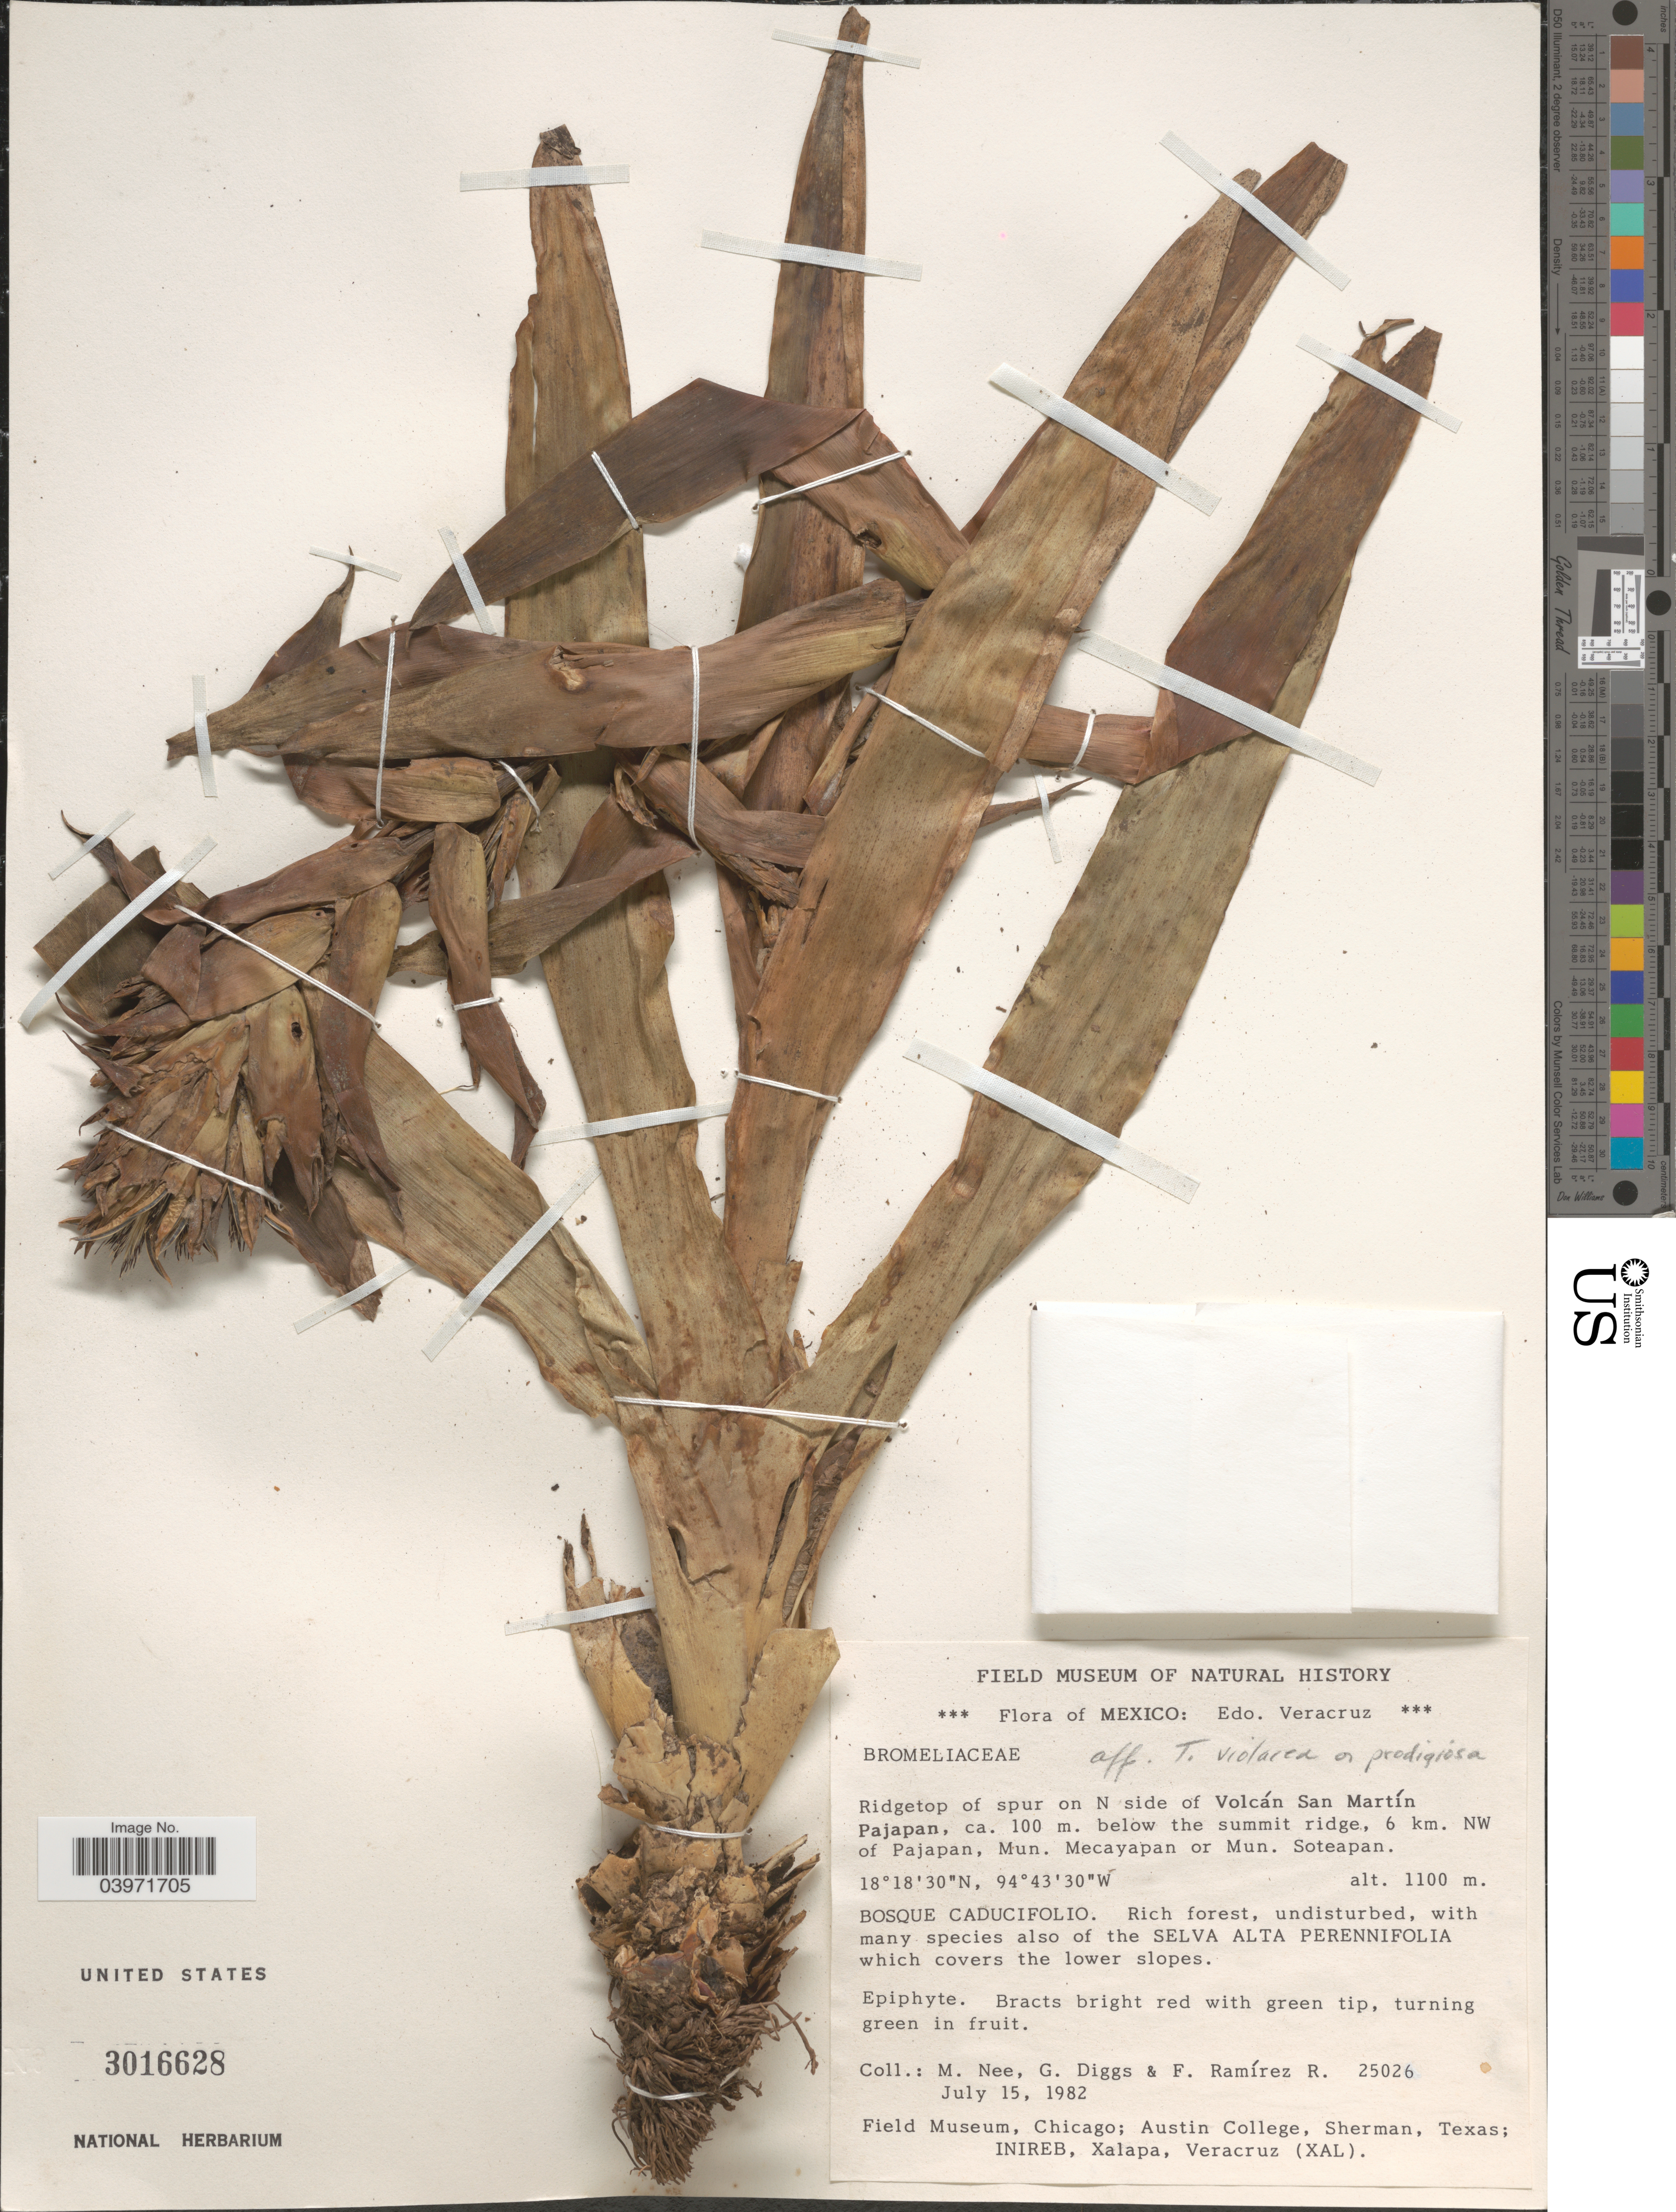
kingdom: Plantae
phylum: Tracheophyta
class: Liliopsida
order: Poales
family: Bromeliaceae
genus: Tillandsia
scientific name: Tillandsia prodigiosa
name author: (Lem.) Baker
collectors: M. Nee, G. Diggs & F. Ramirez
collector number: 25026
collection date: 1982-07-15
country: Mexico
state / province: Veracruz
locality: Ridgetop of spur on N side of Volcán San Martín Pajapan, ca. 100 m. below the summit ridge, 6 km. NW of Pajapan, Mun. Mecayapan or Mun. Soteapan.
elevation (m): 1100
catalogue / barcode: US 3016628